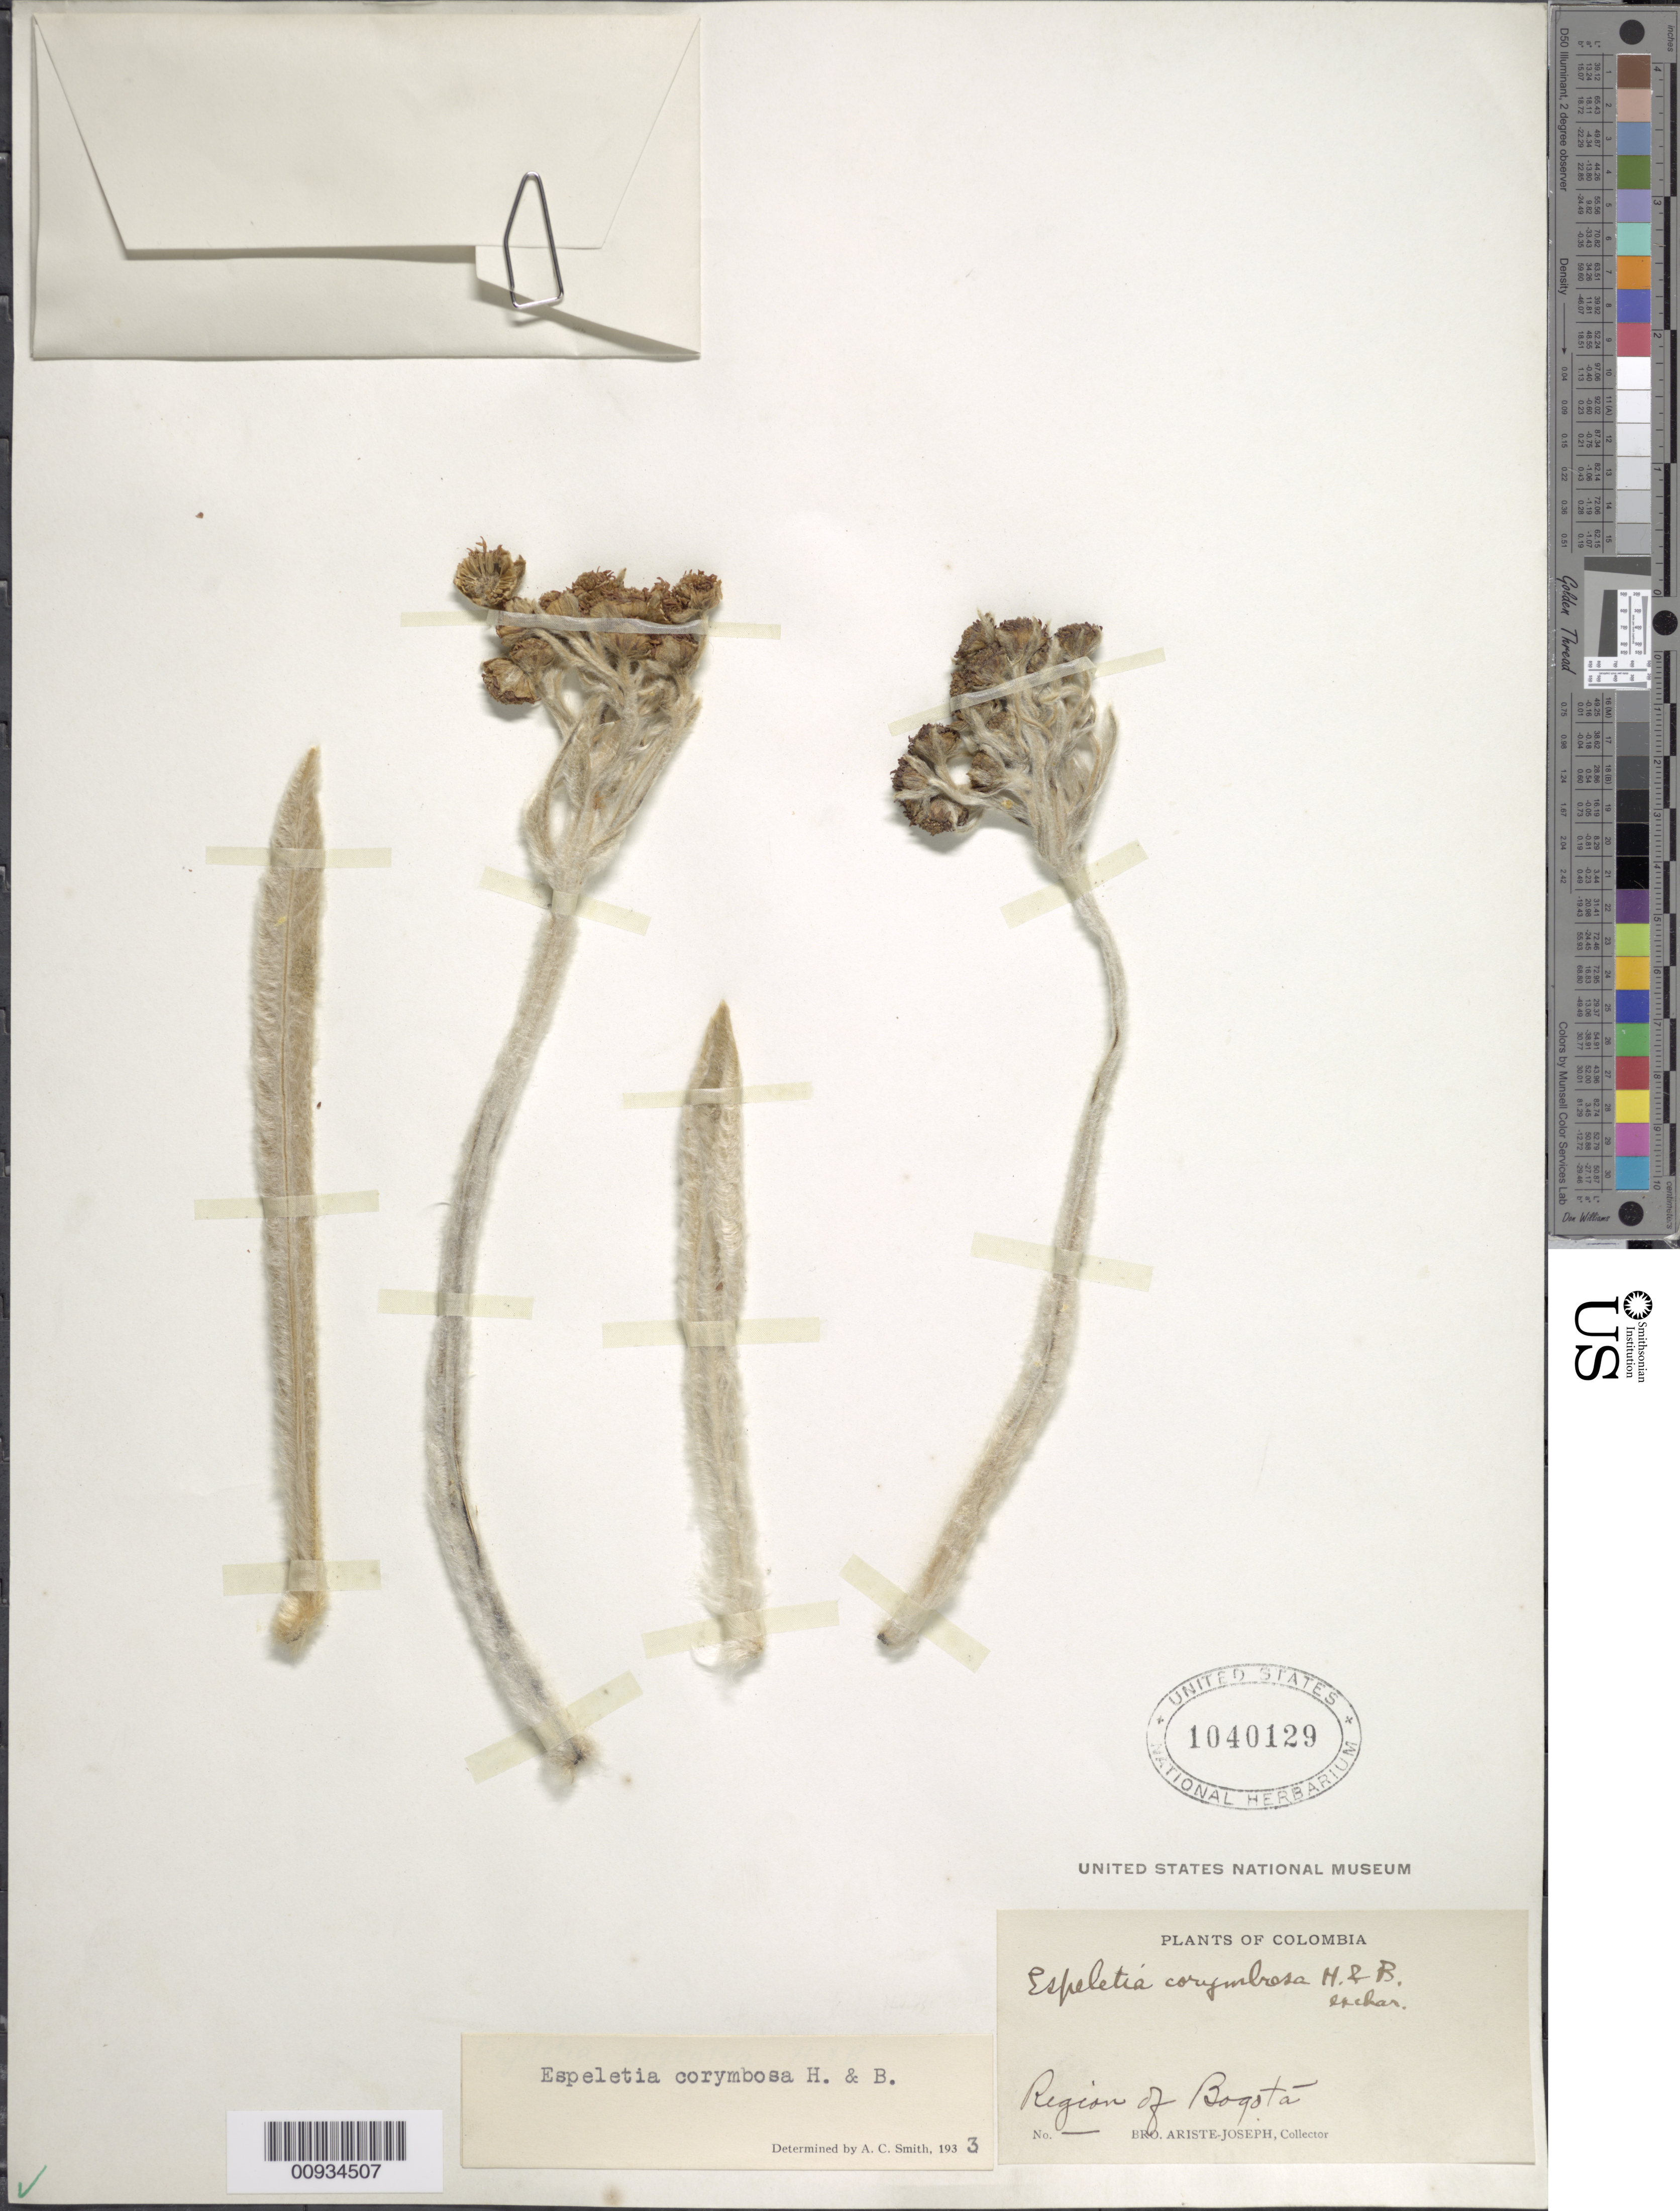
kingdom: Plantae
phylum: Tracheophyta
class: Magnoliopsida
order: Asterales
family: Asteraceae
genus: Espeletiopsis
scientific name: Espeletiopsis corymbosa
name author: (Humb. & Bonpl.) Cuatrec.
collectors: Bro. Ariste-Joseph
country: Colombia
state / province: Bogota D.C.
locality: Region of Bogota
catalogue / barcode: US 1040129